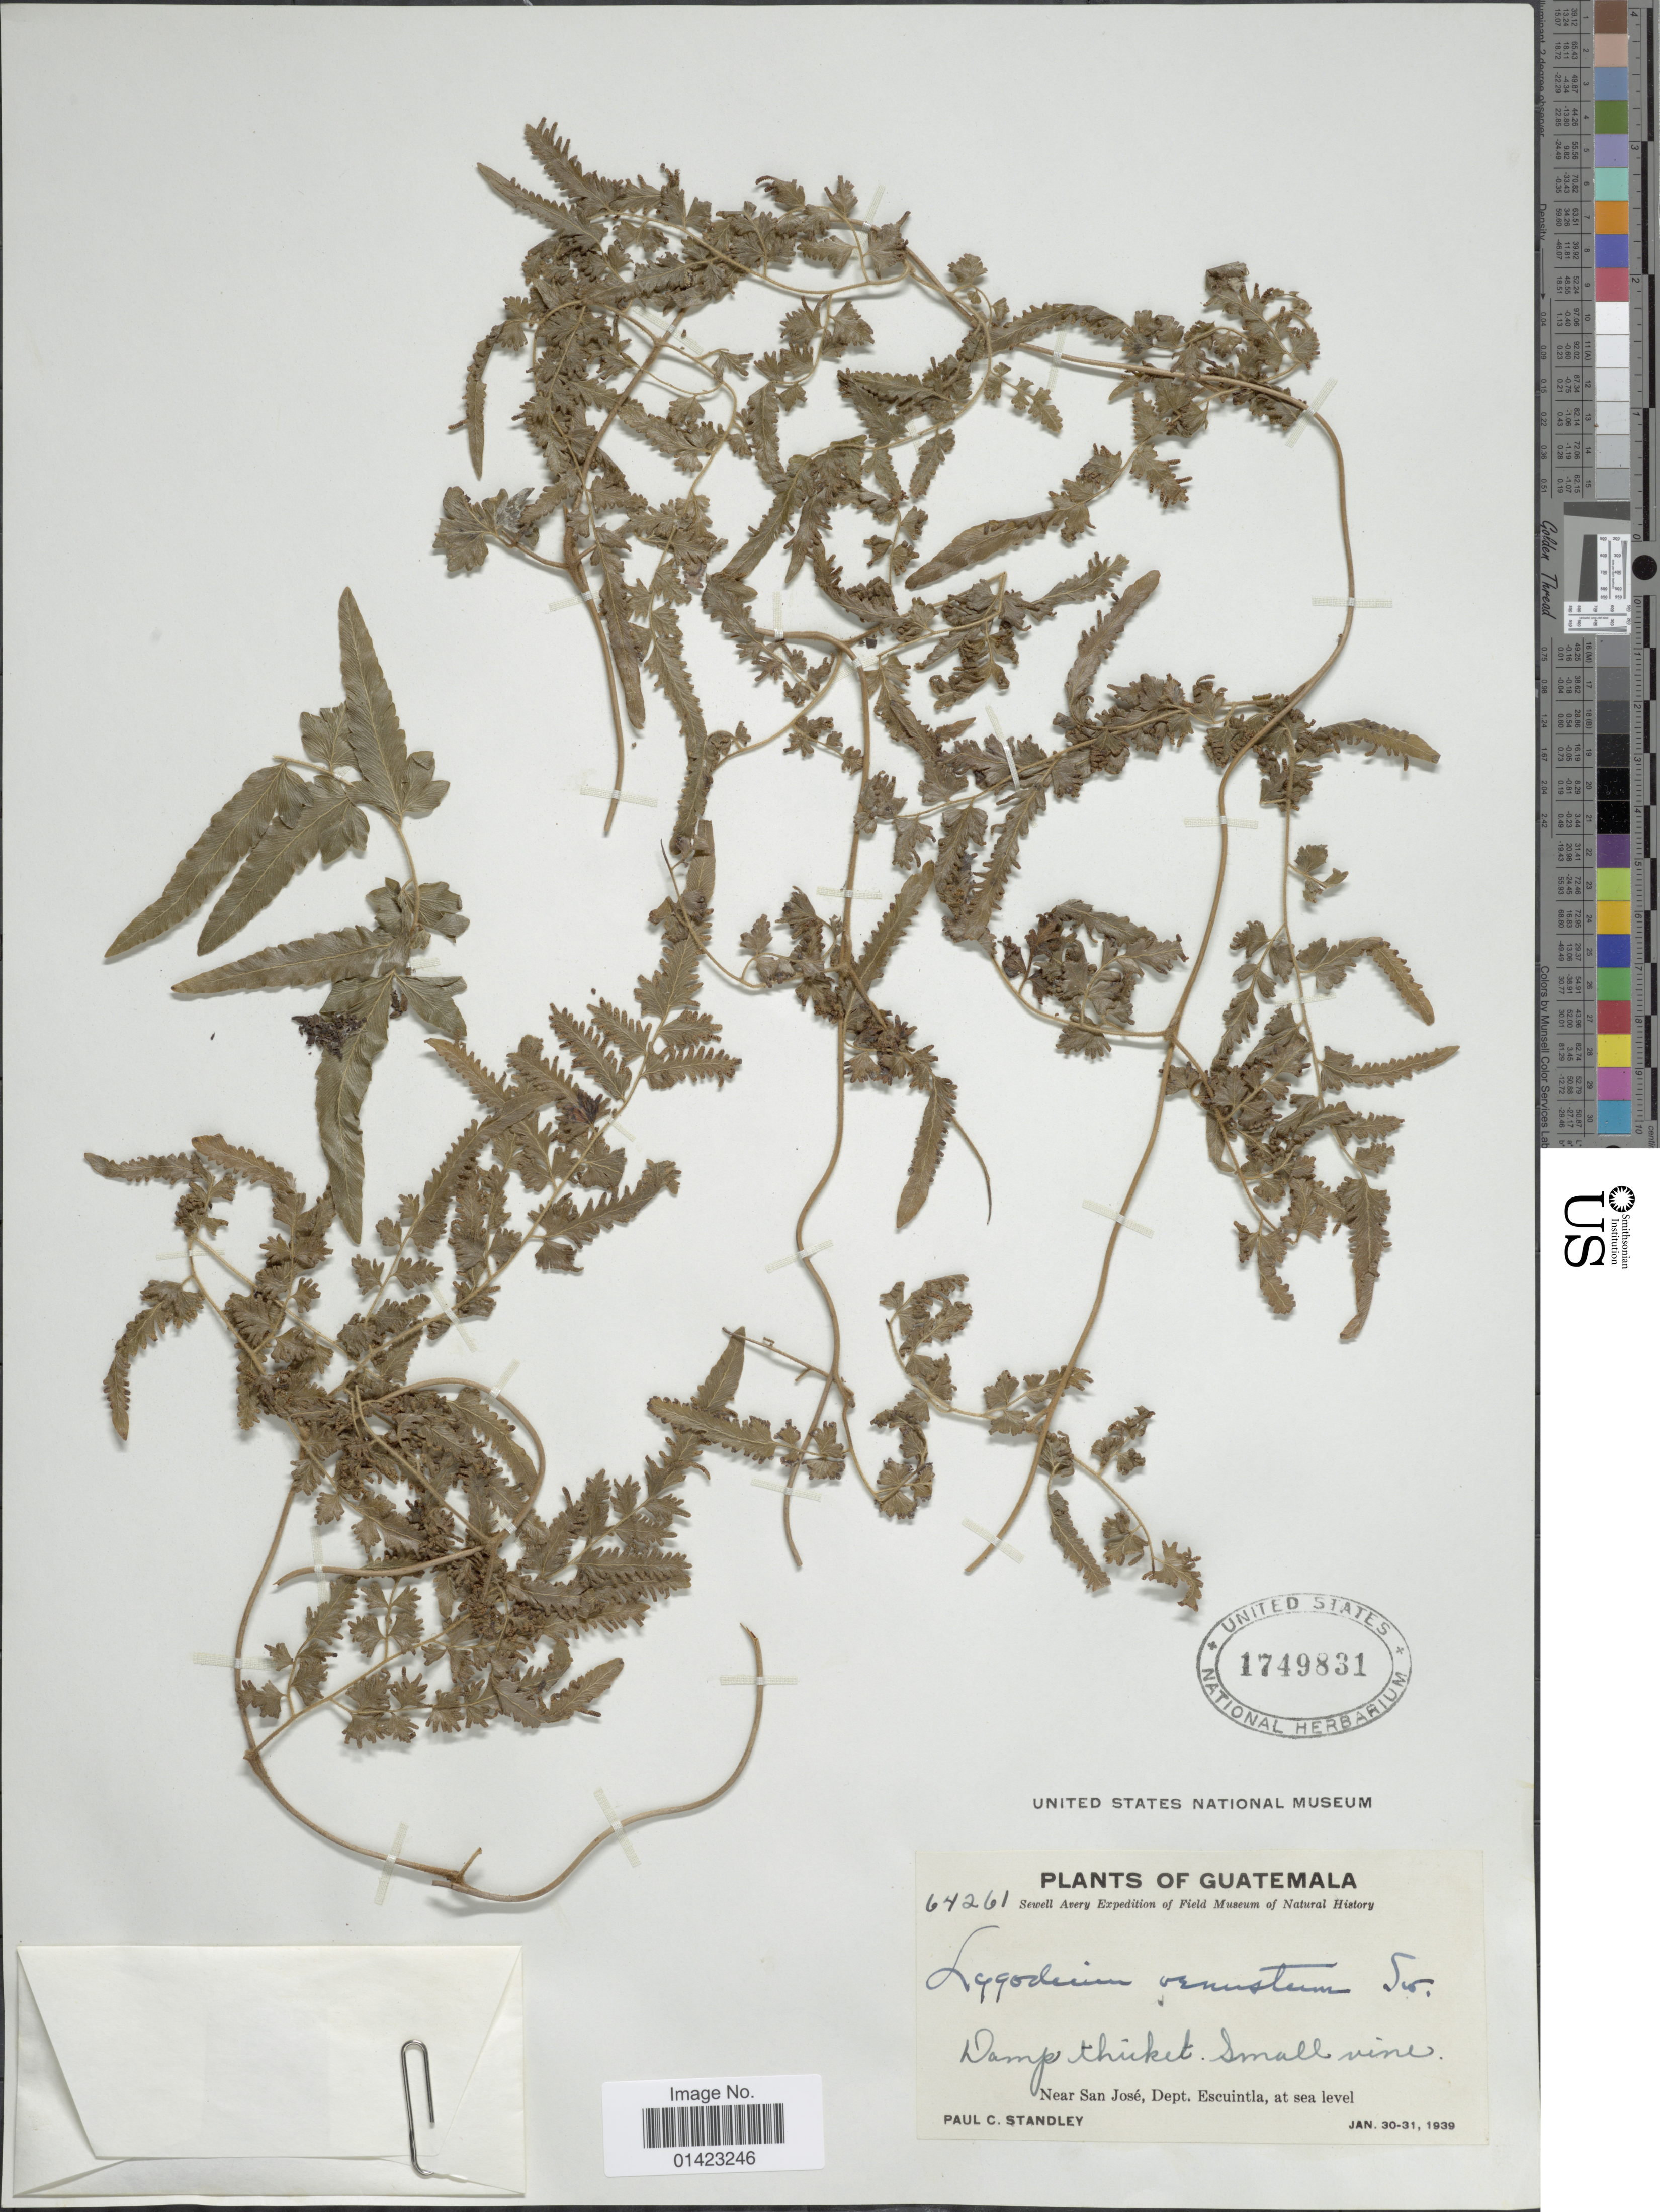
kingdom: Plantae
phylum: Tracheophyta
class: Polypodiopsida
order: Schizaeales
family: Lygodiaceae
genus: Lygodium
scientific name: Lygodium venustum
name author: Sw.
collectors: P. C. Standley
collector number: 64261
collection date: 1939-01-30/1939-01-31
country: Guatemala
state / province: Escuintla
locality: Near San José, Dept. Escuintla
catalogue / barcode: US 1749831